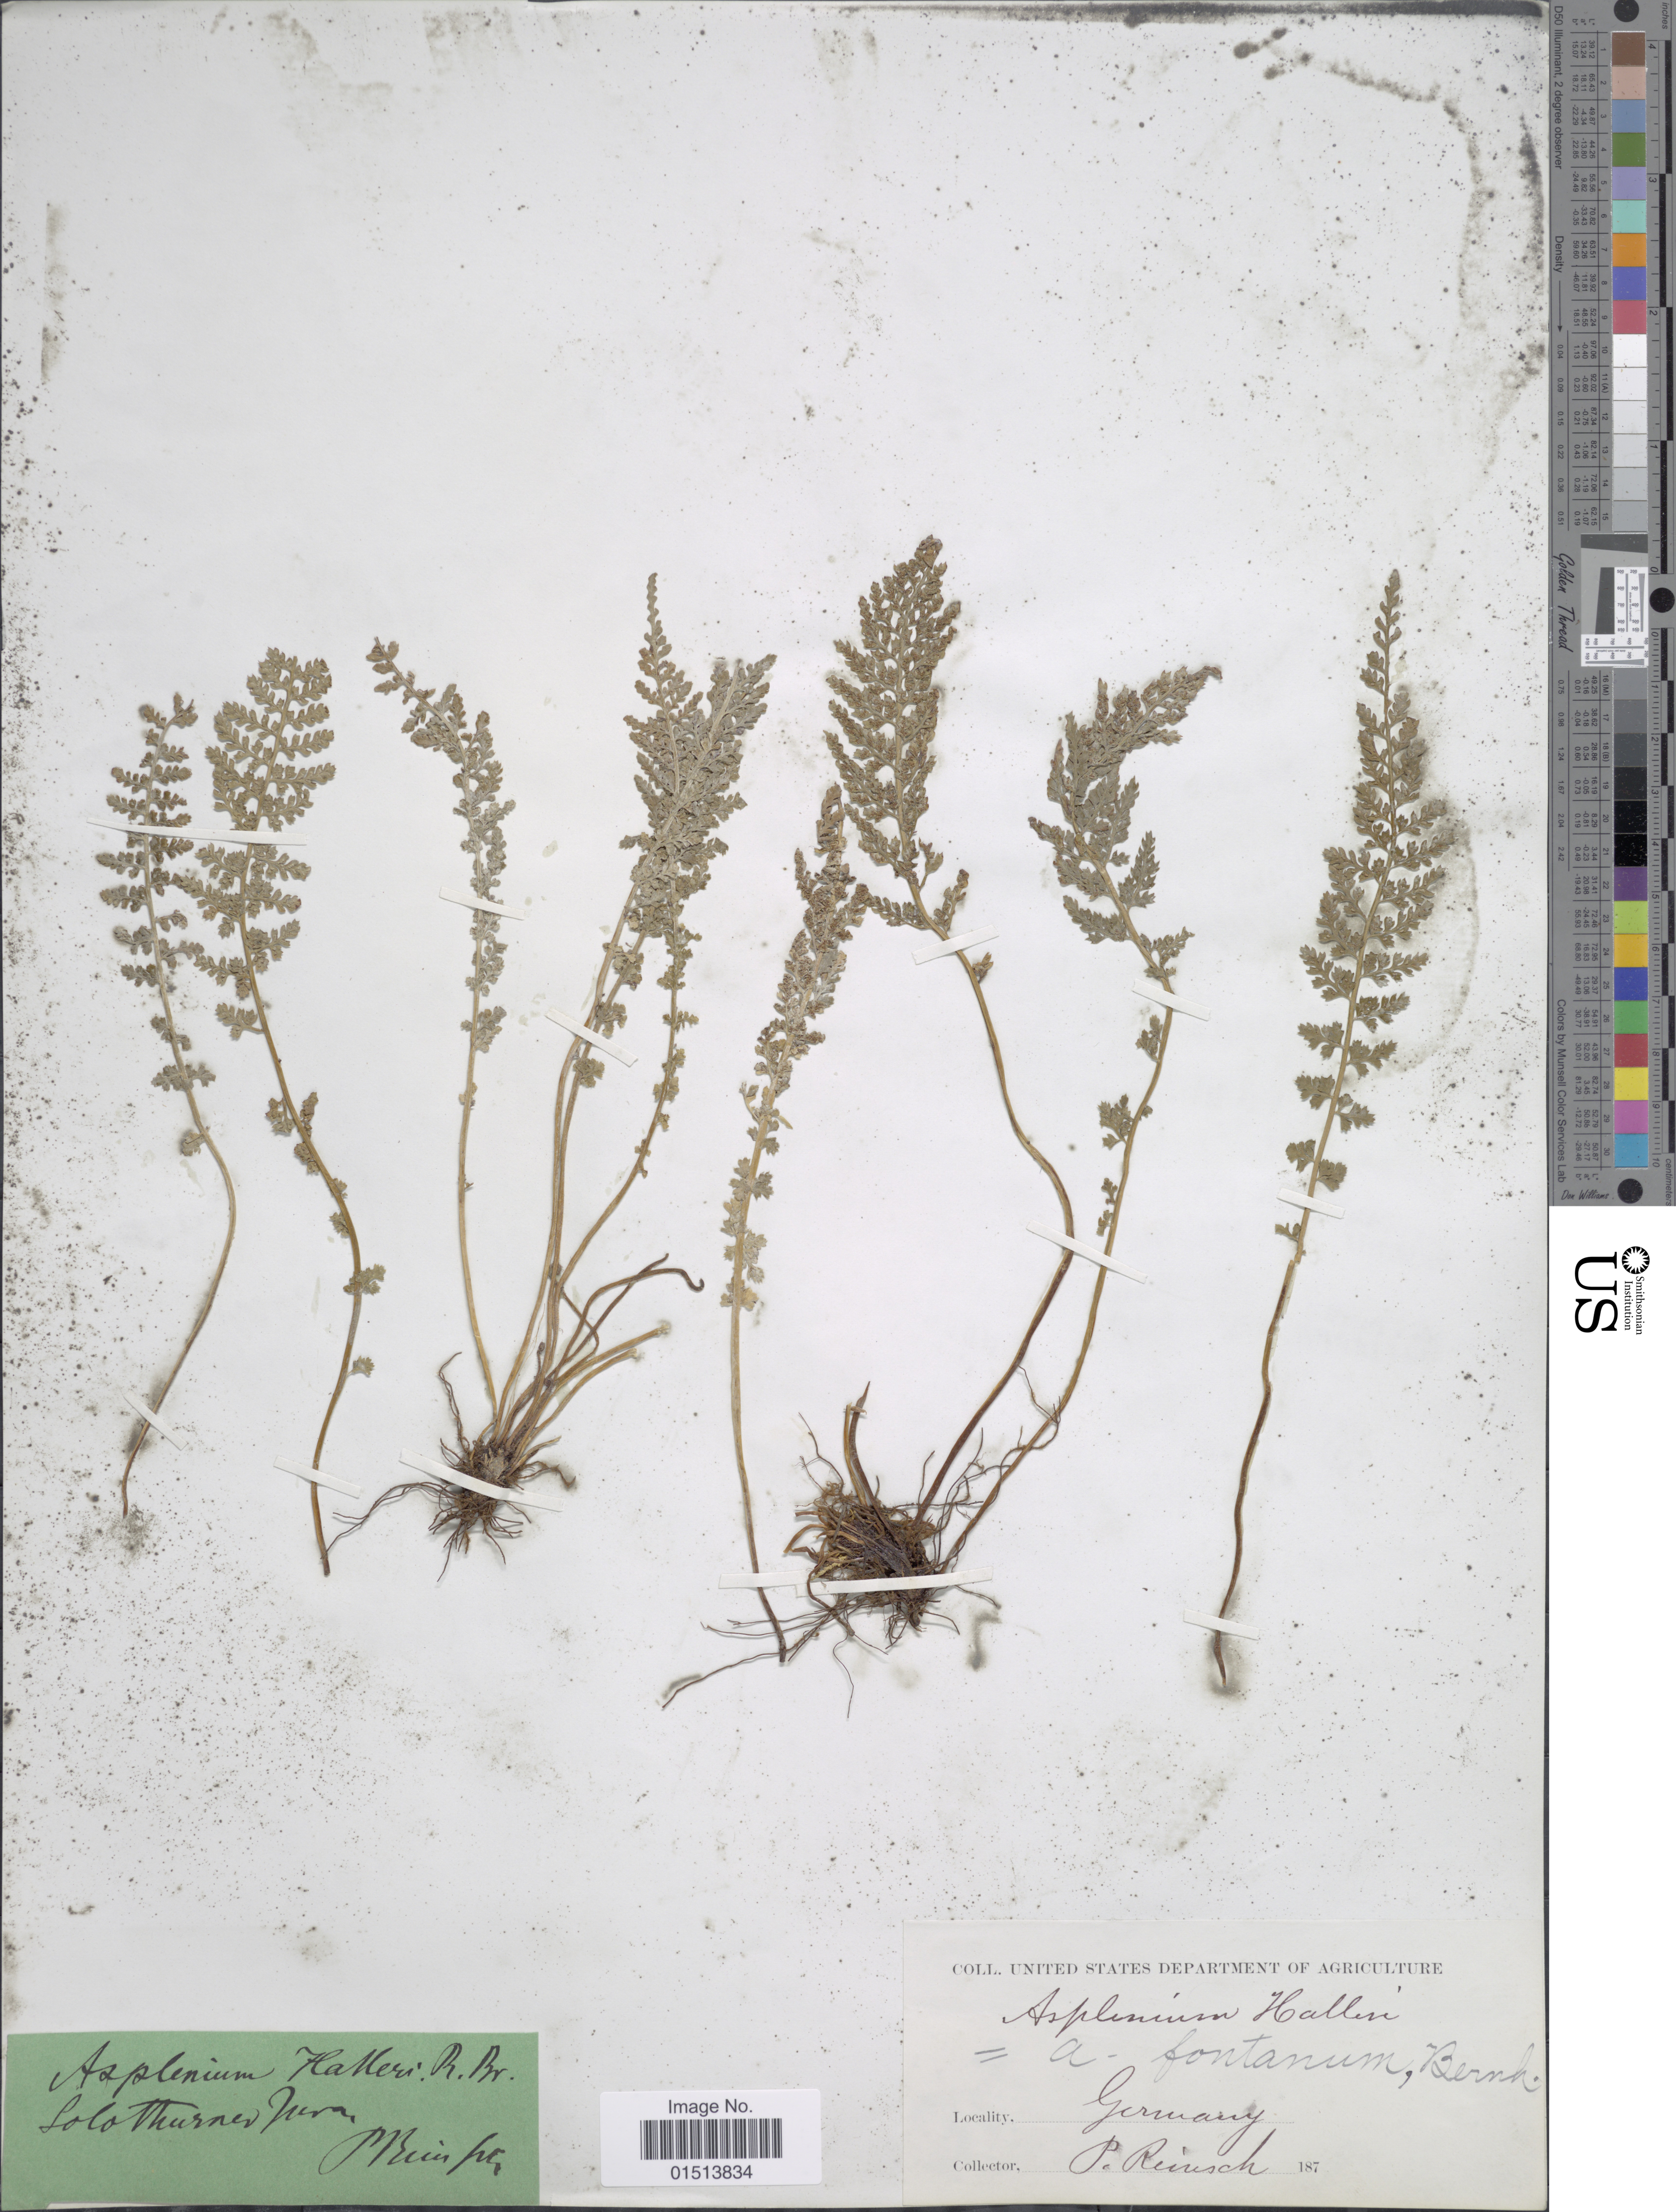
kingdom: Plantae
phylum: Tracheophyta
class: Polypodiopsida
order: Polypodiales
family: Aspleniaceae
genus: Asplenium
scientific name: Asplenium fontanum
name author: (L.) Bernh.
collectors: P. Reinsch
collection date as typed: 187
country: Germany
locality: Solo Thurnen Jura.